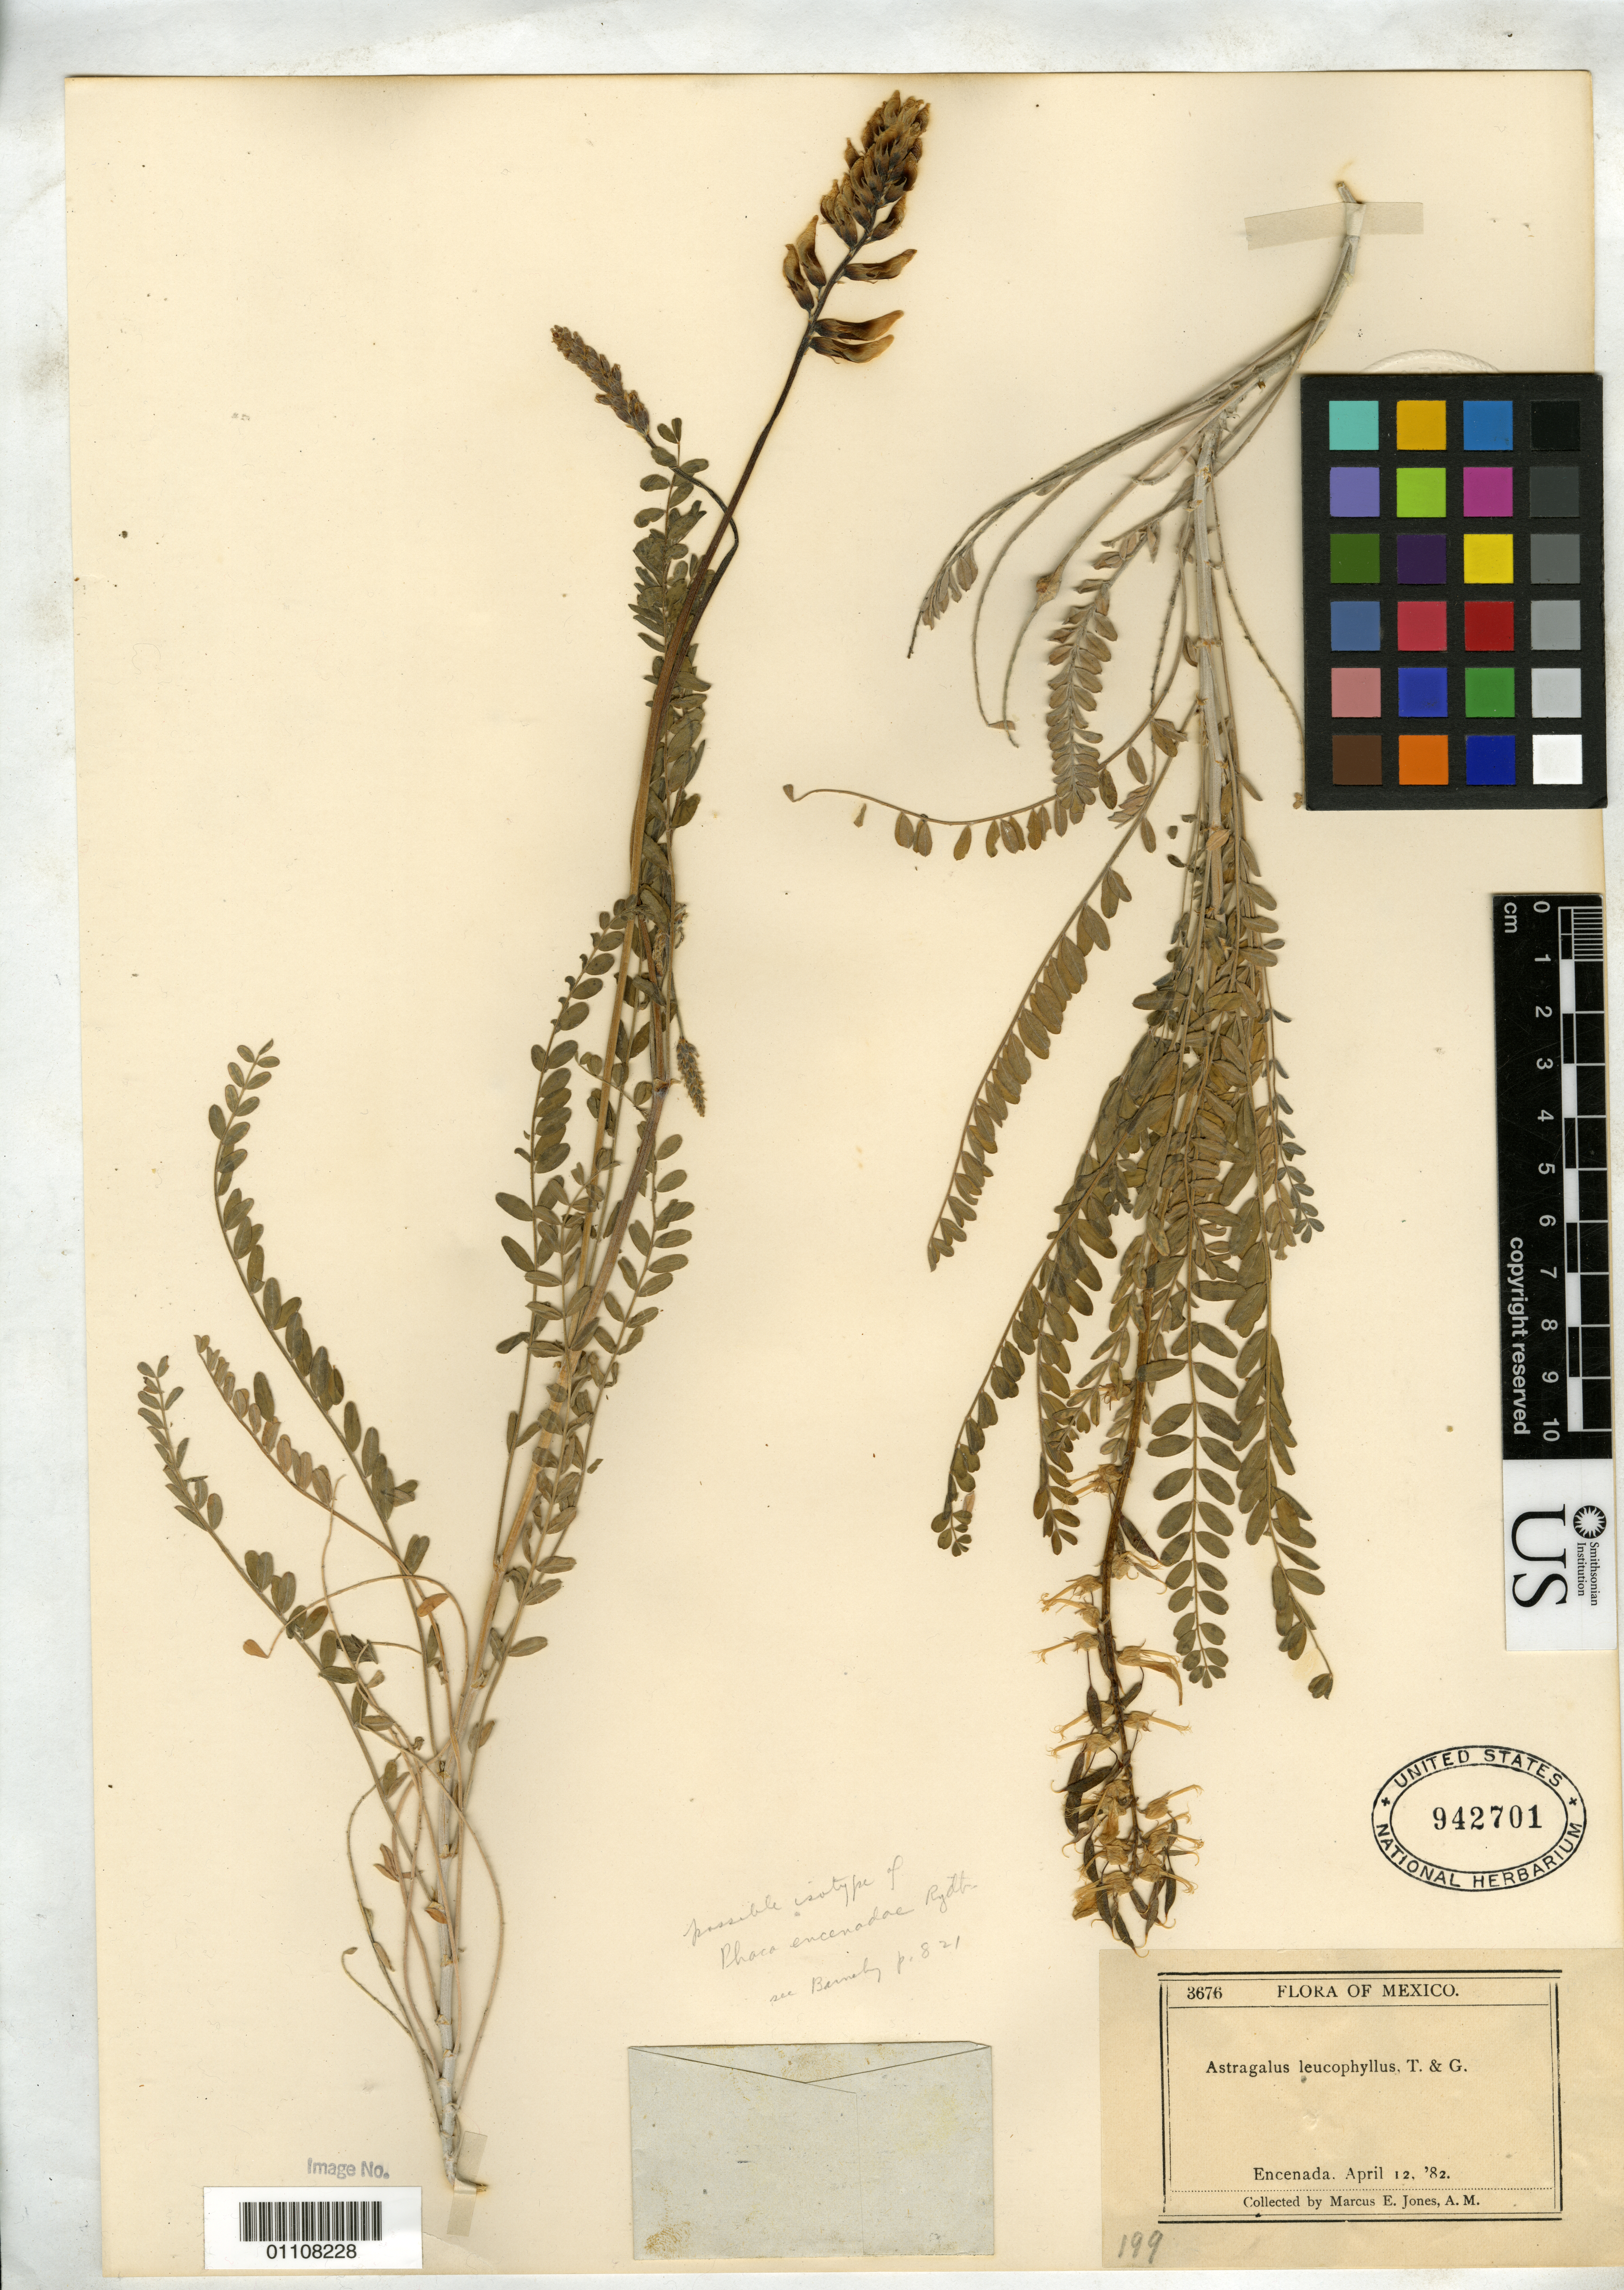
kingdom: Plantae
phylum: Tracheophyta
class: Magnoliopsida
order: Fabales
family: Fabaceae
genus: Phaca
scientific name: Phaca encenadae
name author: Rydb.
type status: Possible Isotype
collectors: M. E. Jones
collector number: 3676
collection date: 1882-04-12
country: Mexico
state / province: Baja California Norte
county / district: Ensenada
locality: Encenada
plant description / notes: Protologue cites type collection as M.E. Jones 3672; other collections from same locality & date may be isotypes but have different numbers (3675, 3676).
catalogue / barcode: US 942701